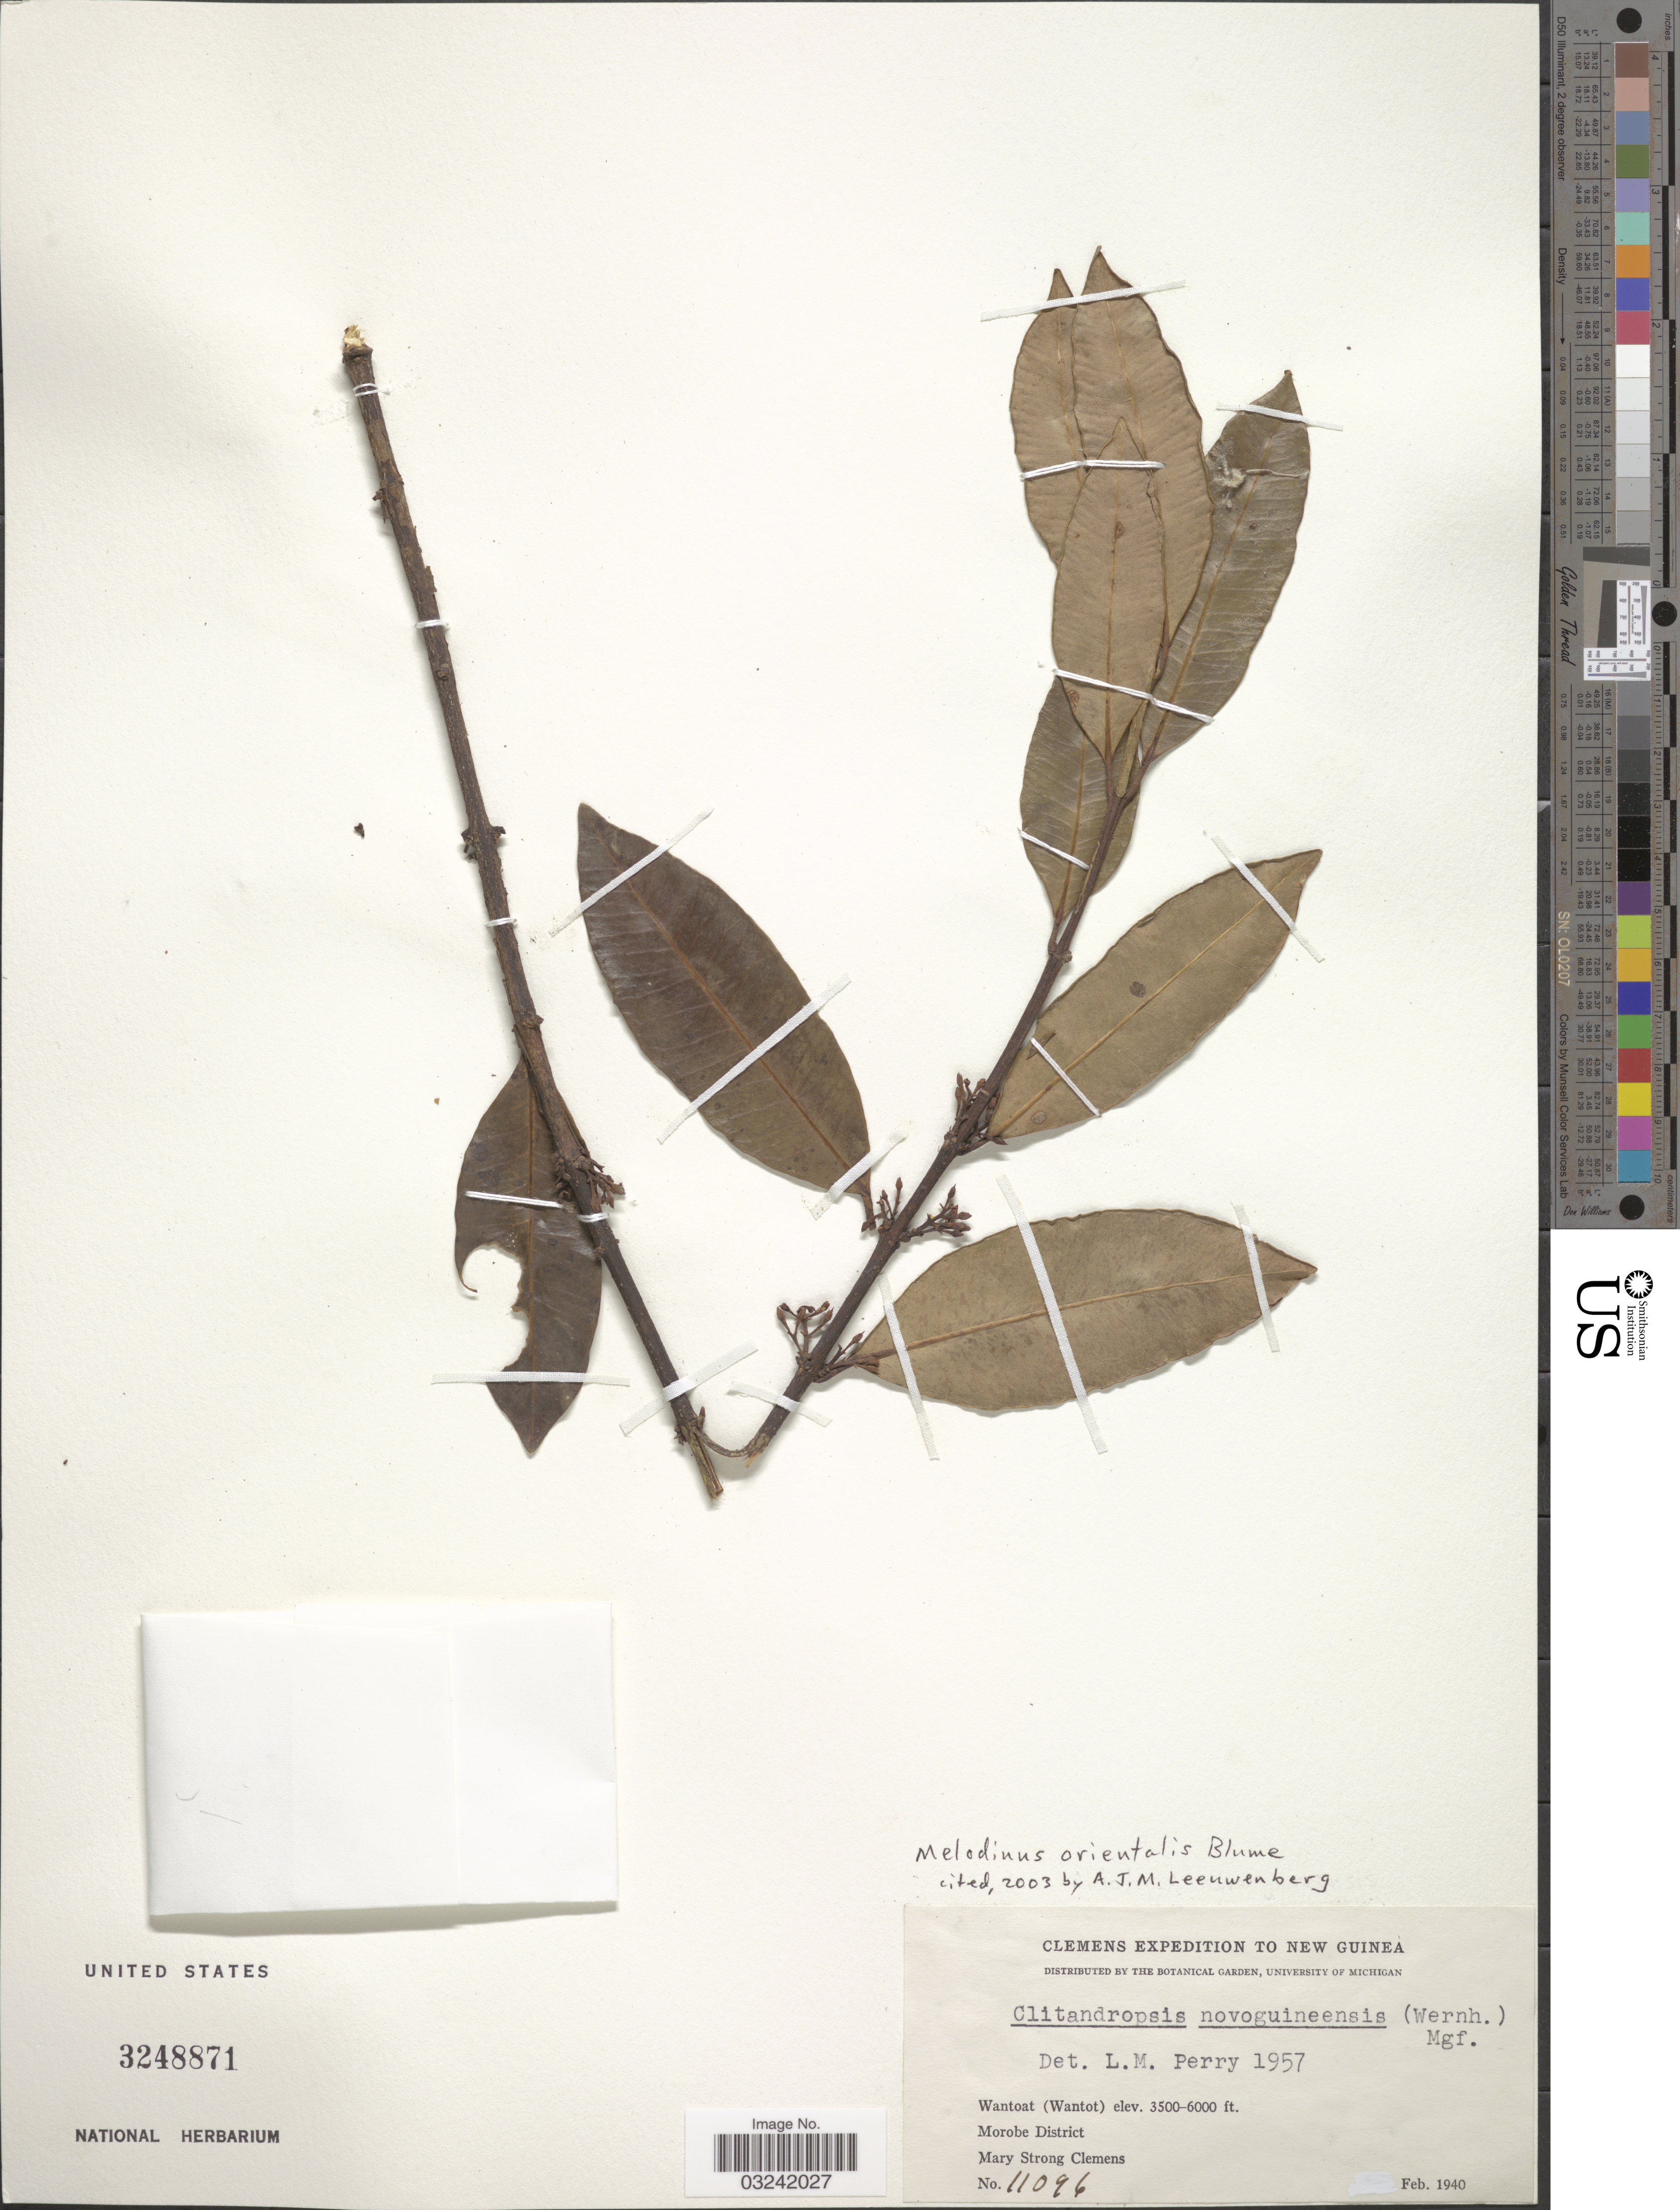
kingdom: Plantae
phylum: Tracheophyta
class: Magnoliopsida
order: Gentianales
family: Apocynaceae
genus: Melodinus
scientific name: Melodinus orientalis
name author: Blume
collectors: M. S. Clemens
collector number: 11096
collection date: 1940-02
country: Papua New Guinea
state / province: Morobe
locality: New Guinea, Wantoat (Wantot) Morobe District.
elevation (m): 1067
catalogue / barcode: US 3248871